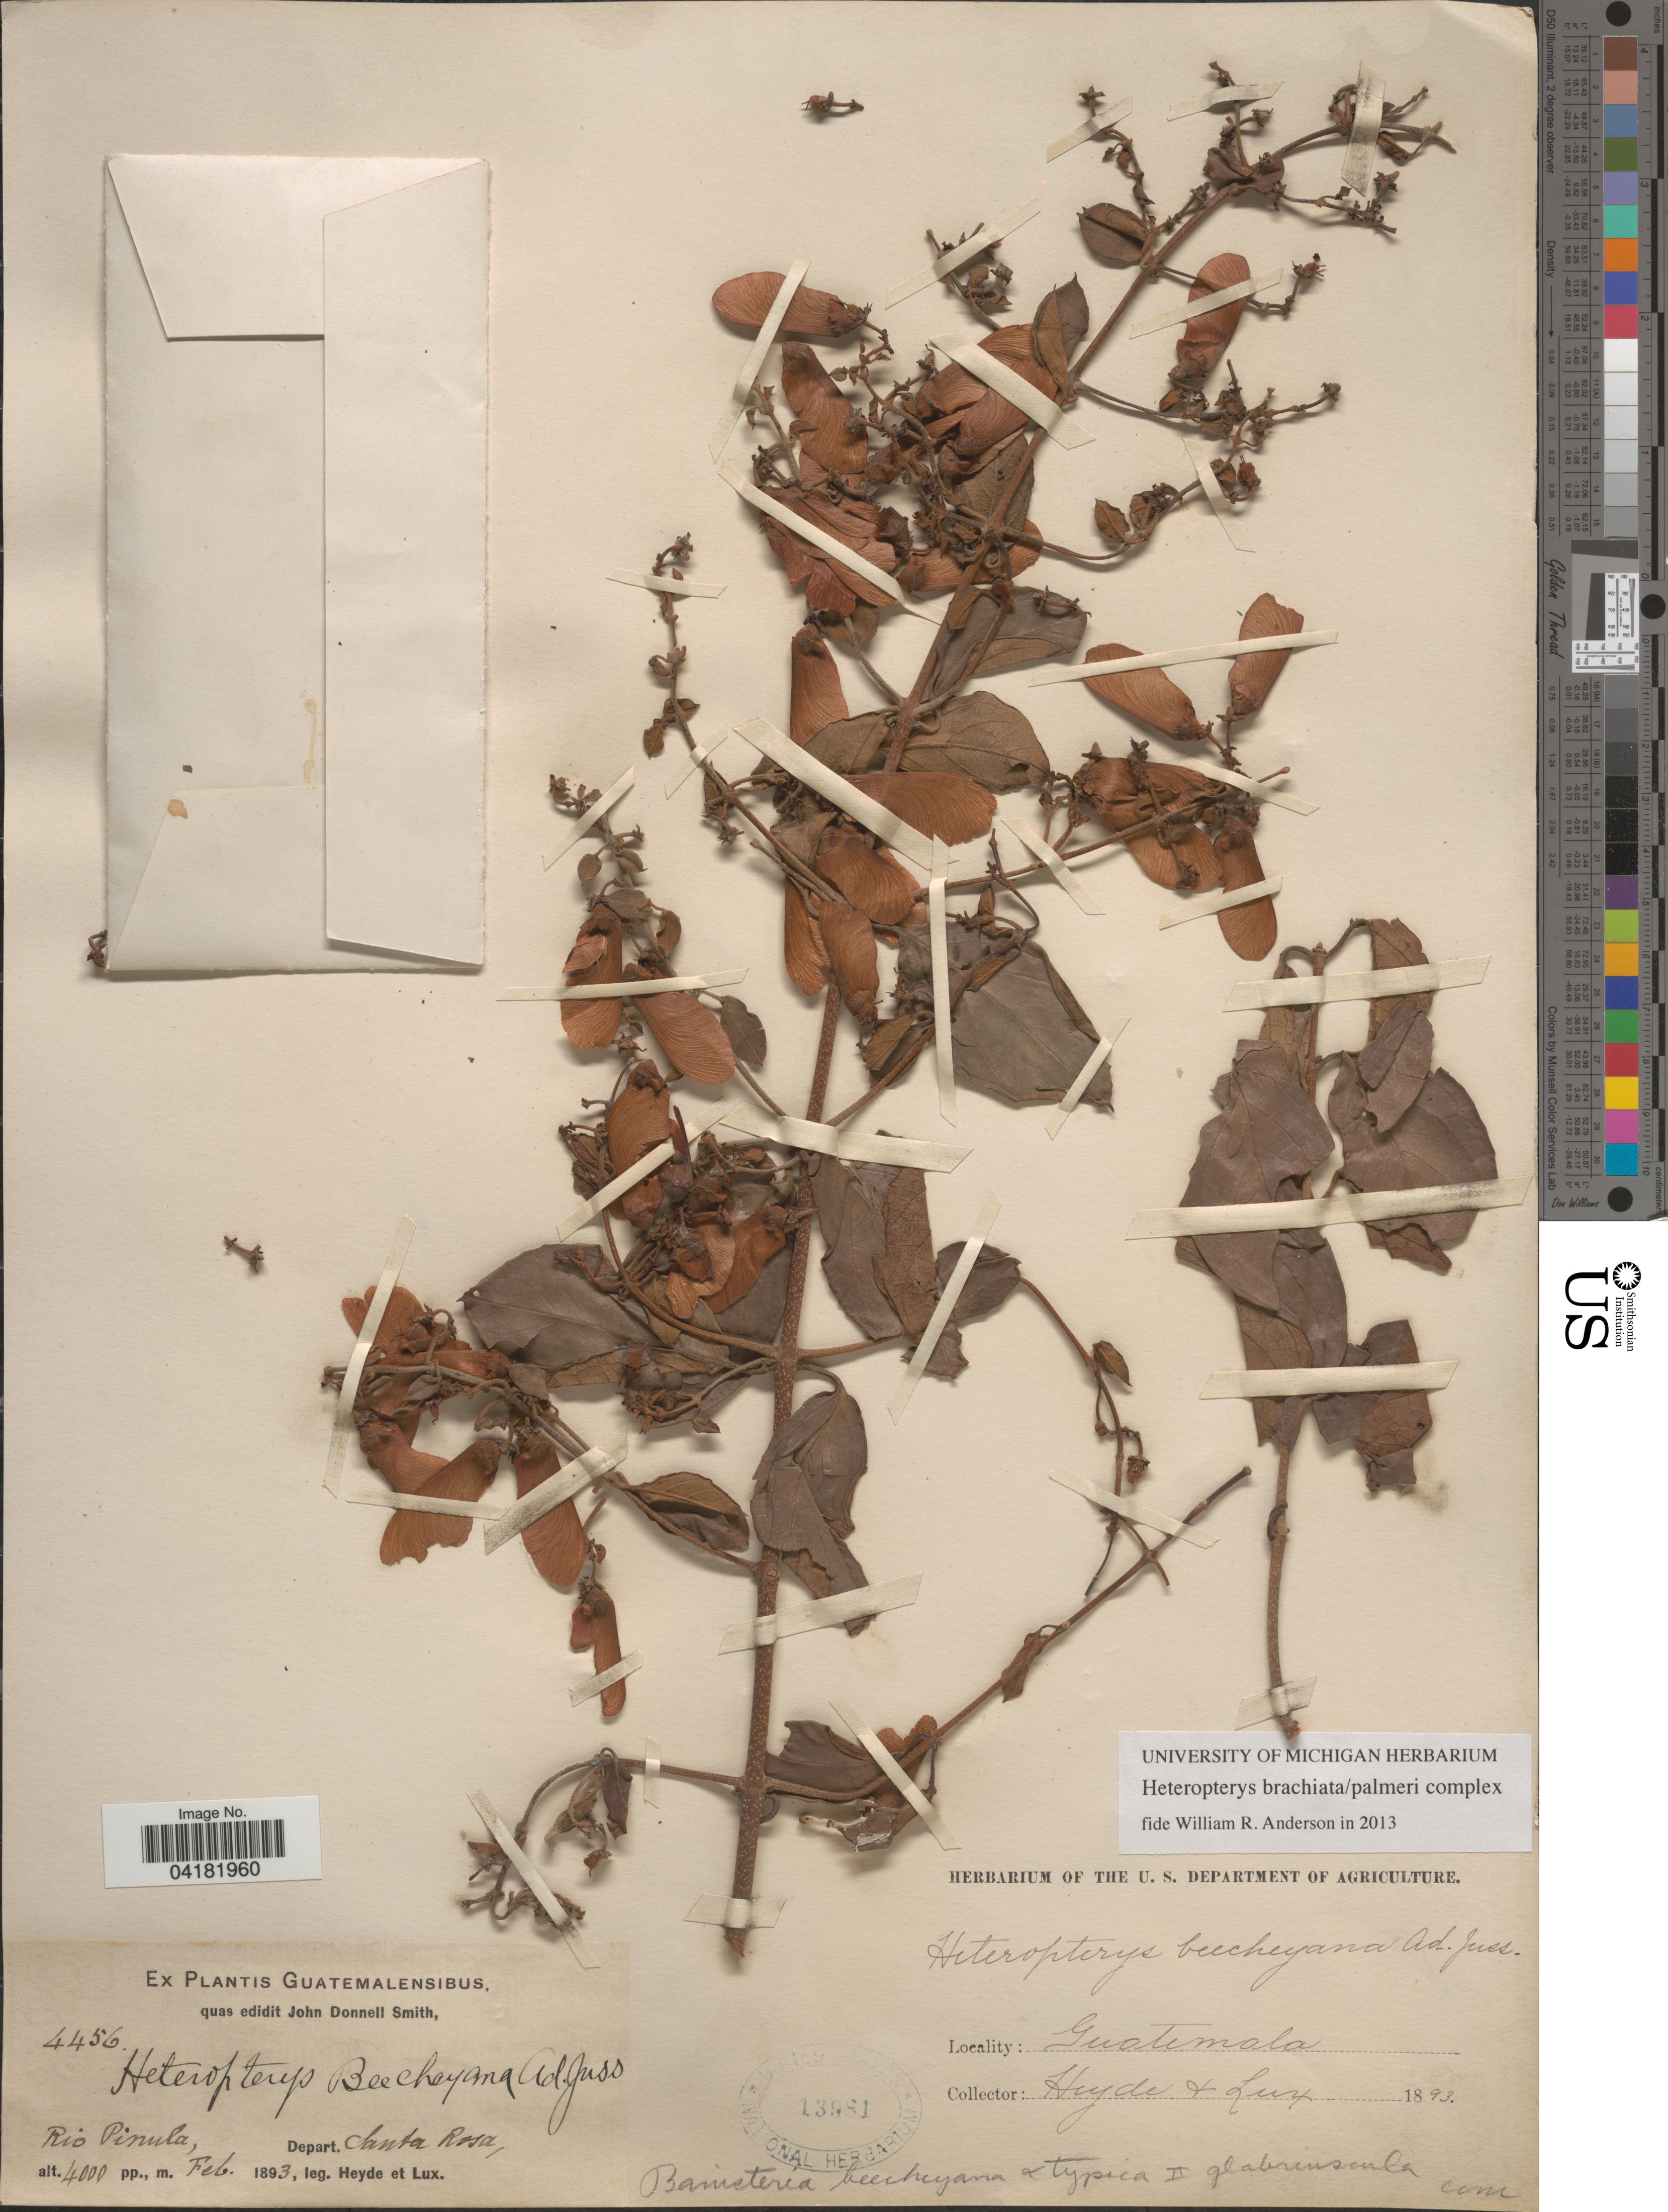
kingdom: Plantae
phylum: Tracheophyta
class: Magnoliopsida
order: Malpighiales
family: Malpighiaceae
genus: Heteropterys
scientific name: Heteropterys sp.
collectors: Heyde & Lux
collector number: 4456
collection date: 1893-02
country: Guatemala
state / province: Santa Rosa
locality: Rio Pinula. Depart. Santa Rosa.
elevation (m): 1219